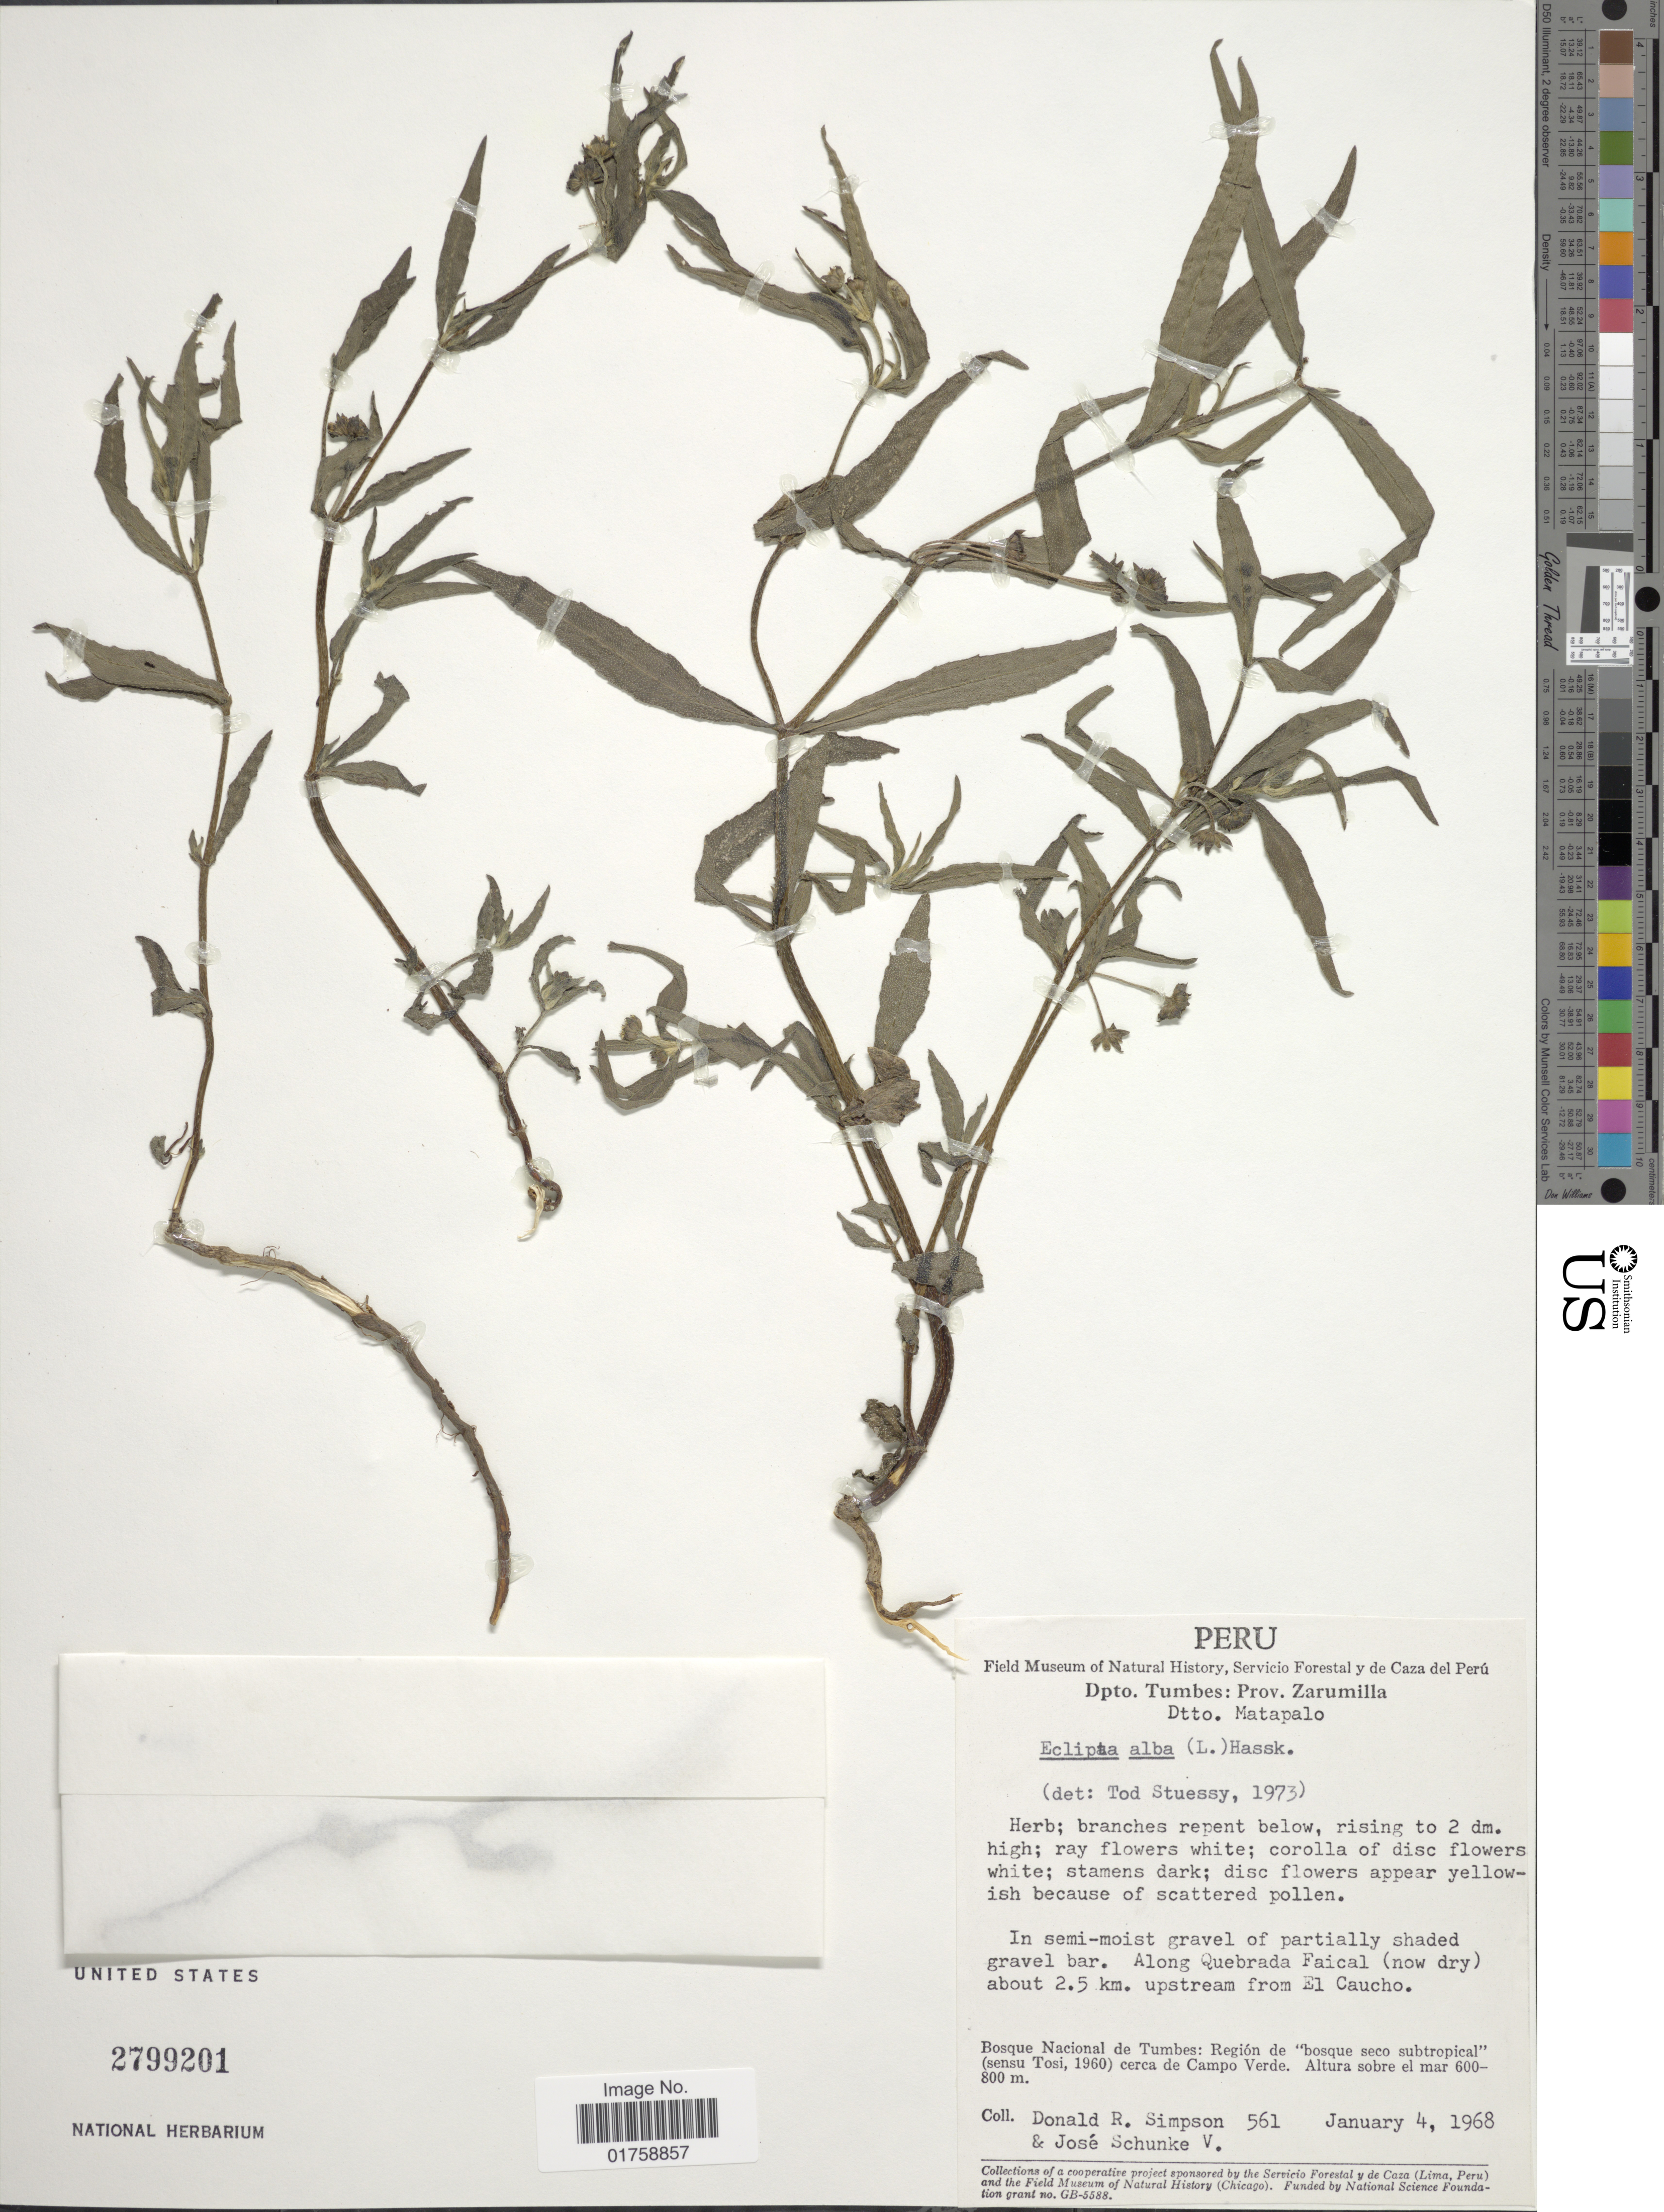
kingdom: Plantae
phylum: Tracheophyta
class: Magnoliopsida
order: Asterales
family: Asteraceae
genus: Eclipta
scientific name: Eclipta alba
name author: (L.) Hassk.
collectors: D. R. Simpson & J. Schunke Vigo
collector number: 561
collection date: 1968-01-04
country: Peru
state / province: Tumbes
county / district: Zarumilla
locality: Dpto. Tumbes; Prov. Zarumilla. Dtto. Matapelo. Along Quebrada Faical (now dry) about 2.5 km. upstream from El Caucho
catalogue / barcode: US 2799201